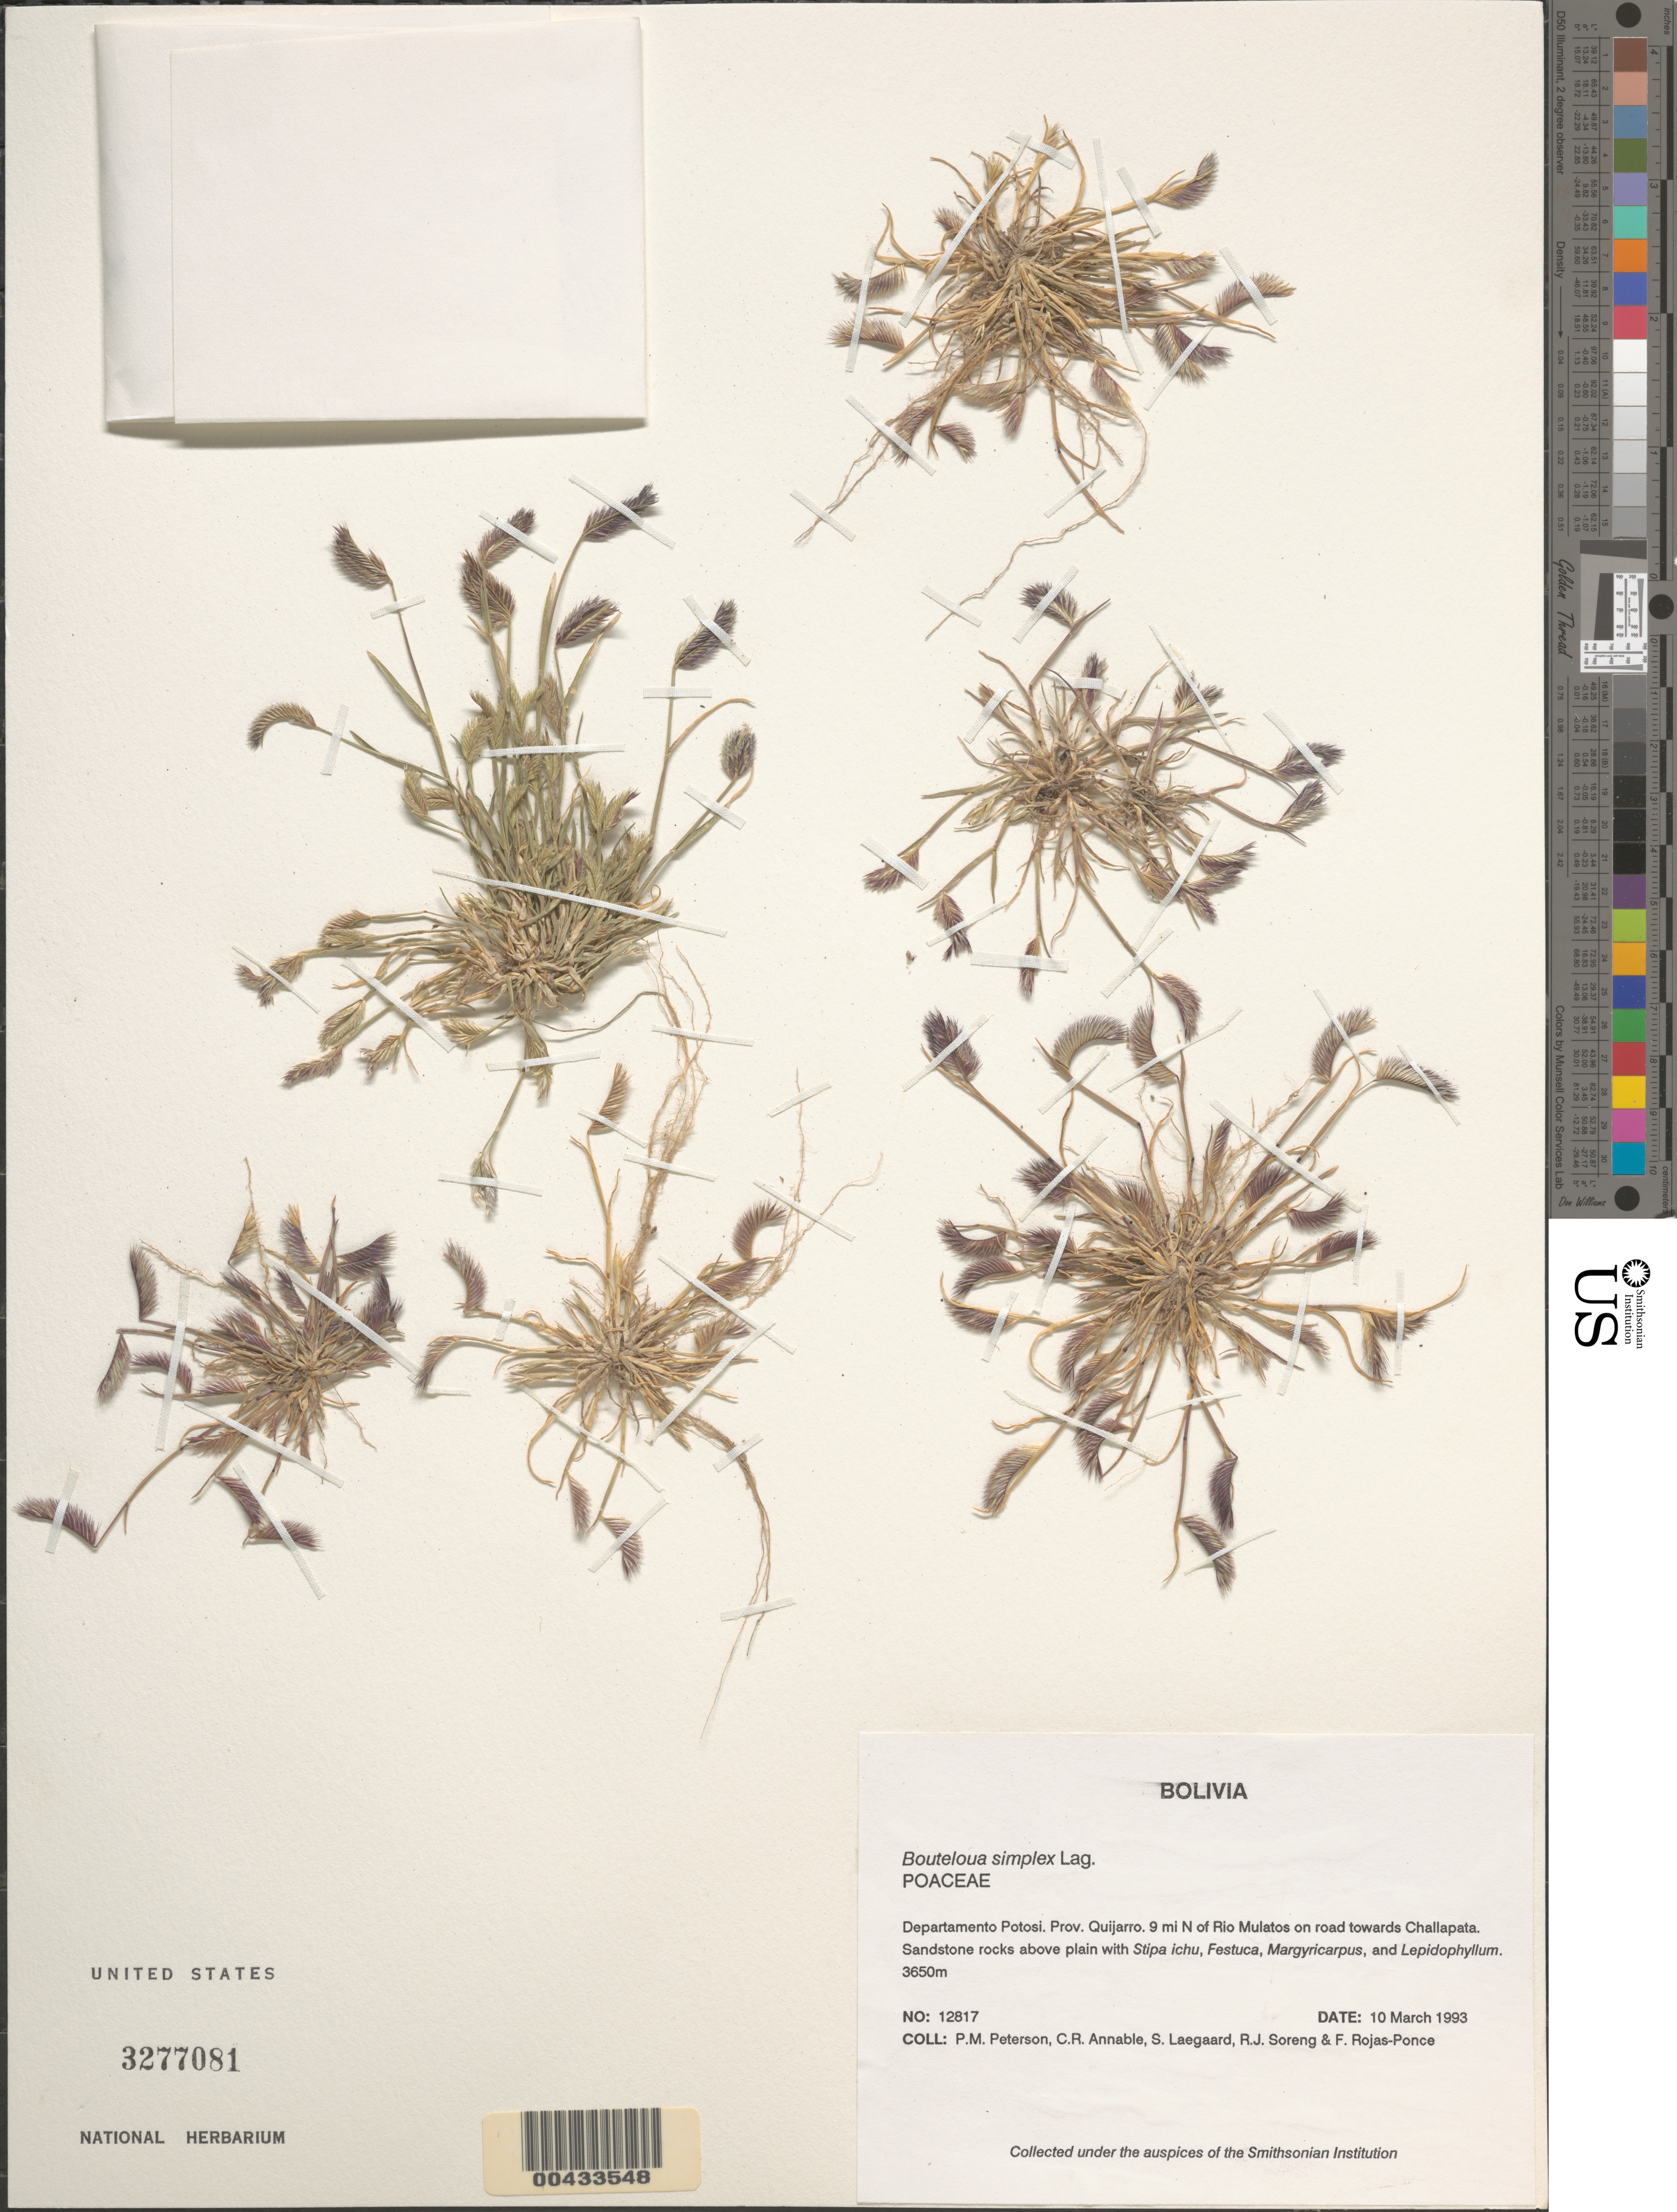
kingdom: Plantae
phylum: Tracheophyta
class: Liliopsida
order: Poales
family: Poaceae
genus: Bouteloua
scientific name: Bouteloua simplex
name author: Lag.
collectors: P. M. Peterson, C. R. Annable, S. Lægaard, R. J. Soreng & F. Rojas-Ponce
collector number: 12817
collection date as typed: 10 Mar 1993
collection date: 1993-03-10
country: Bolivia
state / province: Potosí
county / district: Quijarro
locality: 9 mi N of Rio Mulatos on road towards Challapata.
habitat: Sandstone rocks above plain with Stipa ichu, Festuca, Margyricarpus, and Lepidophyllum.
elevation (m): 3650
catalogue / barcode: US 3277081